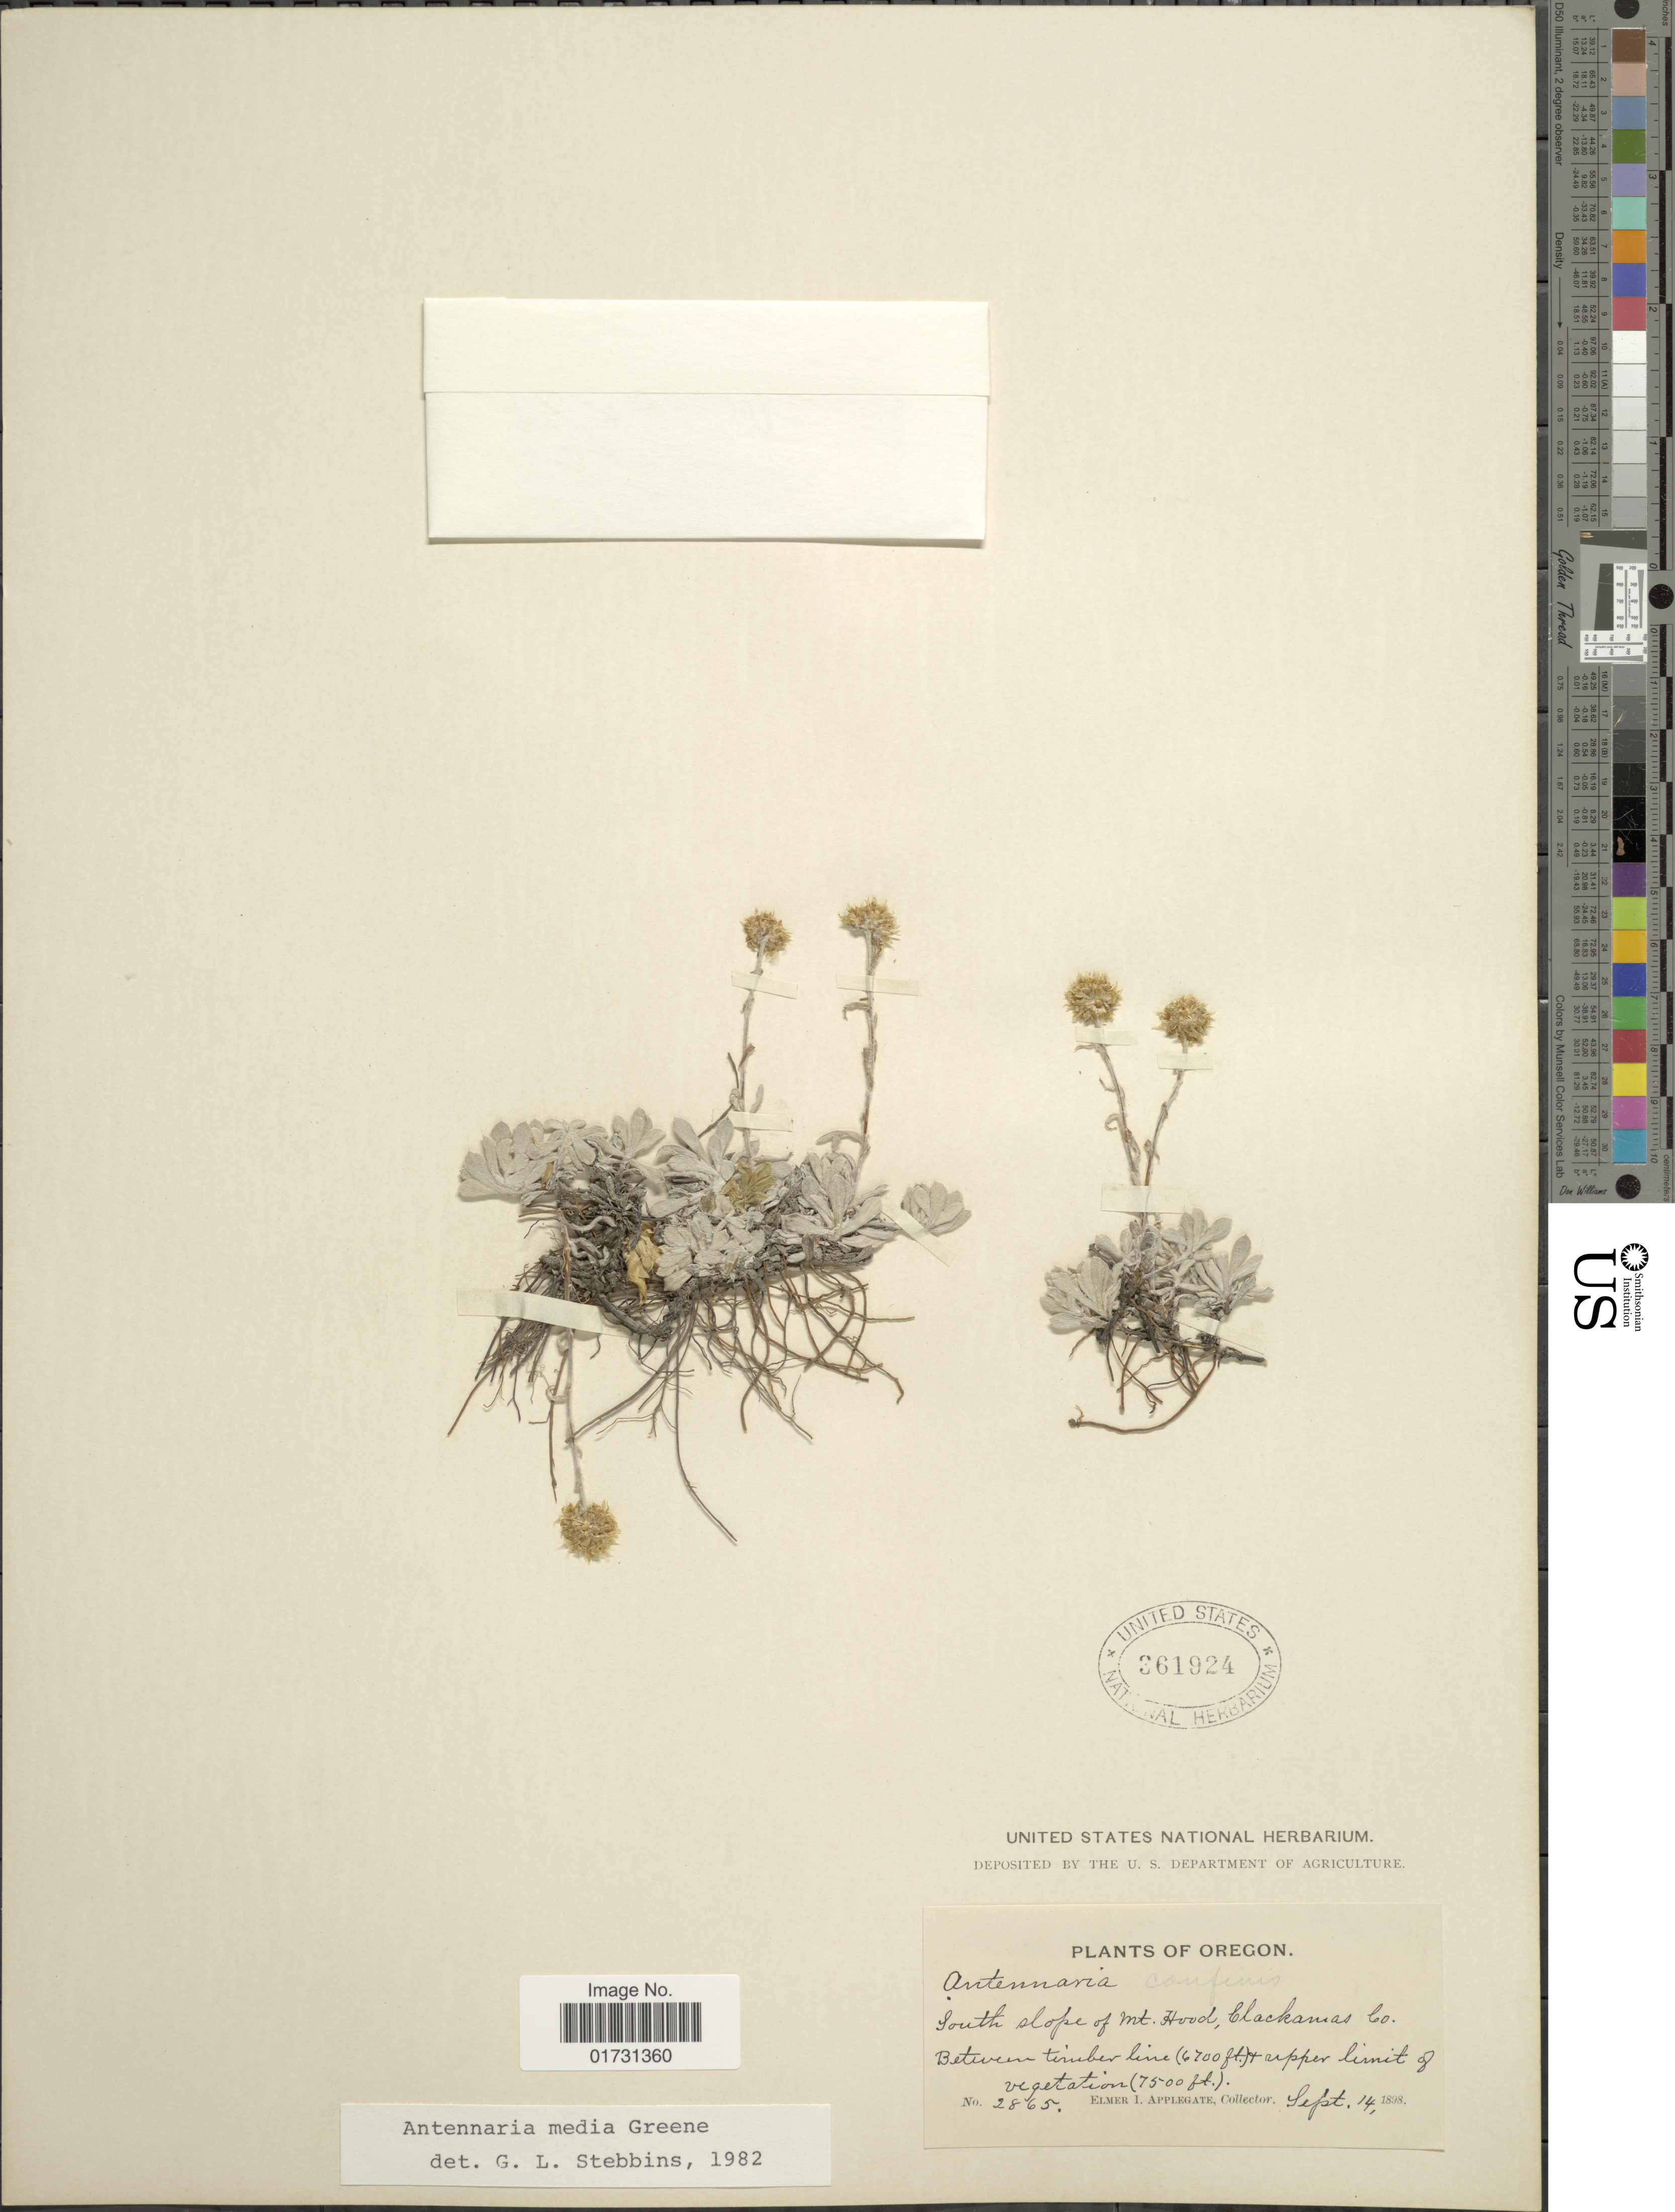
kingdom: Plantae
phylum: Tracheophyta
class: Magnoliopsida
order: Asterales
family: Asteraceae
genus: Antennaria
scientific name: Antennaria media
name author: Greene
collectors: E. I. Applegate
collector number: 2865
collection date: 1989-09-14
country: United States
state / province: Oregon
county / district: Clackamas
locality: South slope of Mt. Hood, Clackamas Co., between timber line, upper of limit of vegetation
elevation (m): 2042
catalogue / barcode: US 361924